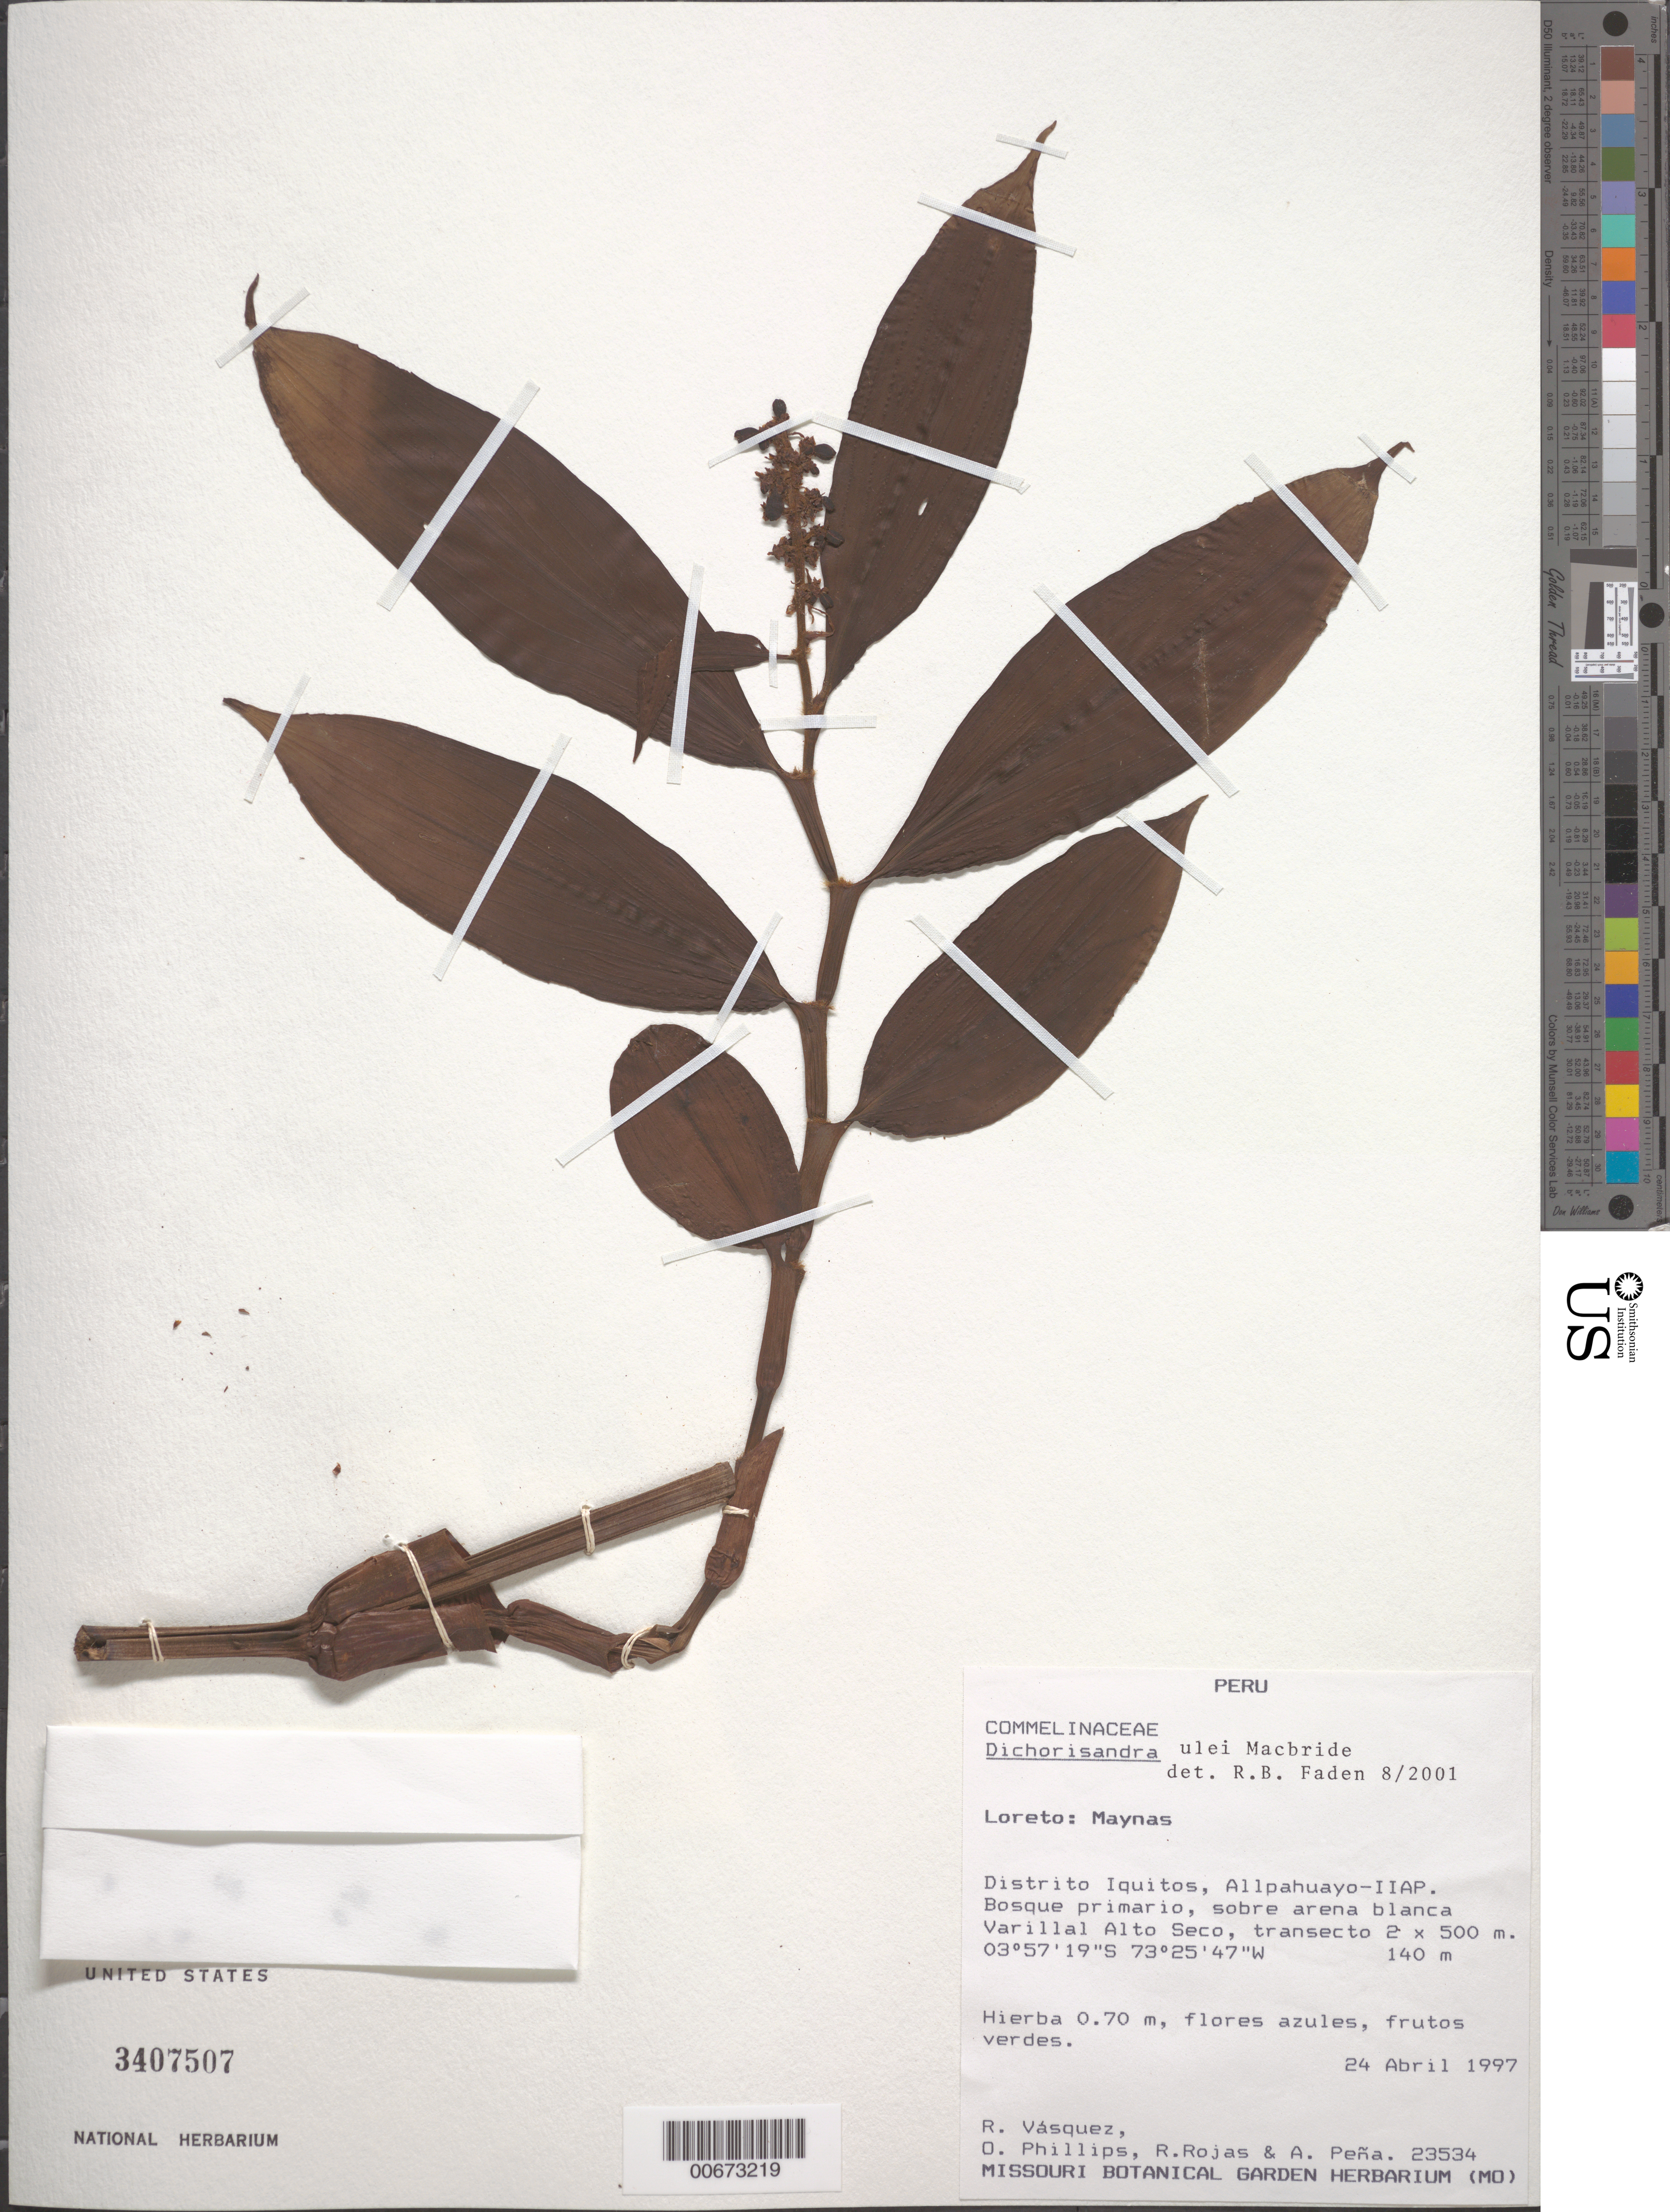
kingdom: Plantae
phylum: Tracheophyta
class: Liliopsida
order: Commelinales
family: Commelinaceae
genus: Dichorisandra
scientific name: Dichorisandra ulei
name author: J.F. Macbr.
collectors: R. Vasquez, O. Phillips, R. Rojas & A. Pena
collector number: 23534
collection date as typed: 24 Apr 1997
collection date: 1997-04-24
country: Peru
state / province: Loreto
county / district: Maynas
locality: Iquitos, Allpahuayo-IIAP.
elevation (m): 140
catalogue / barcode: US 3407507